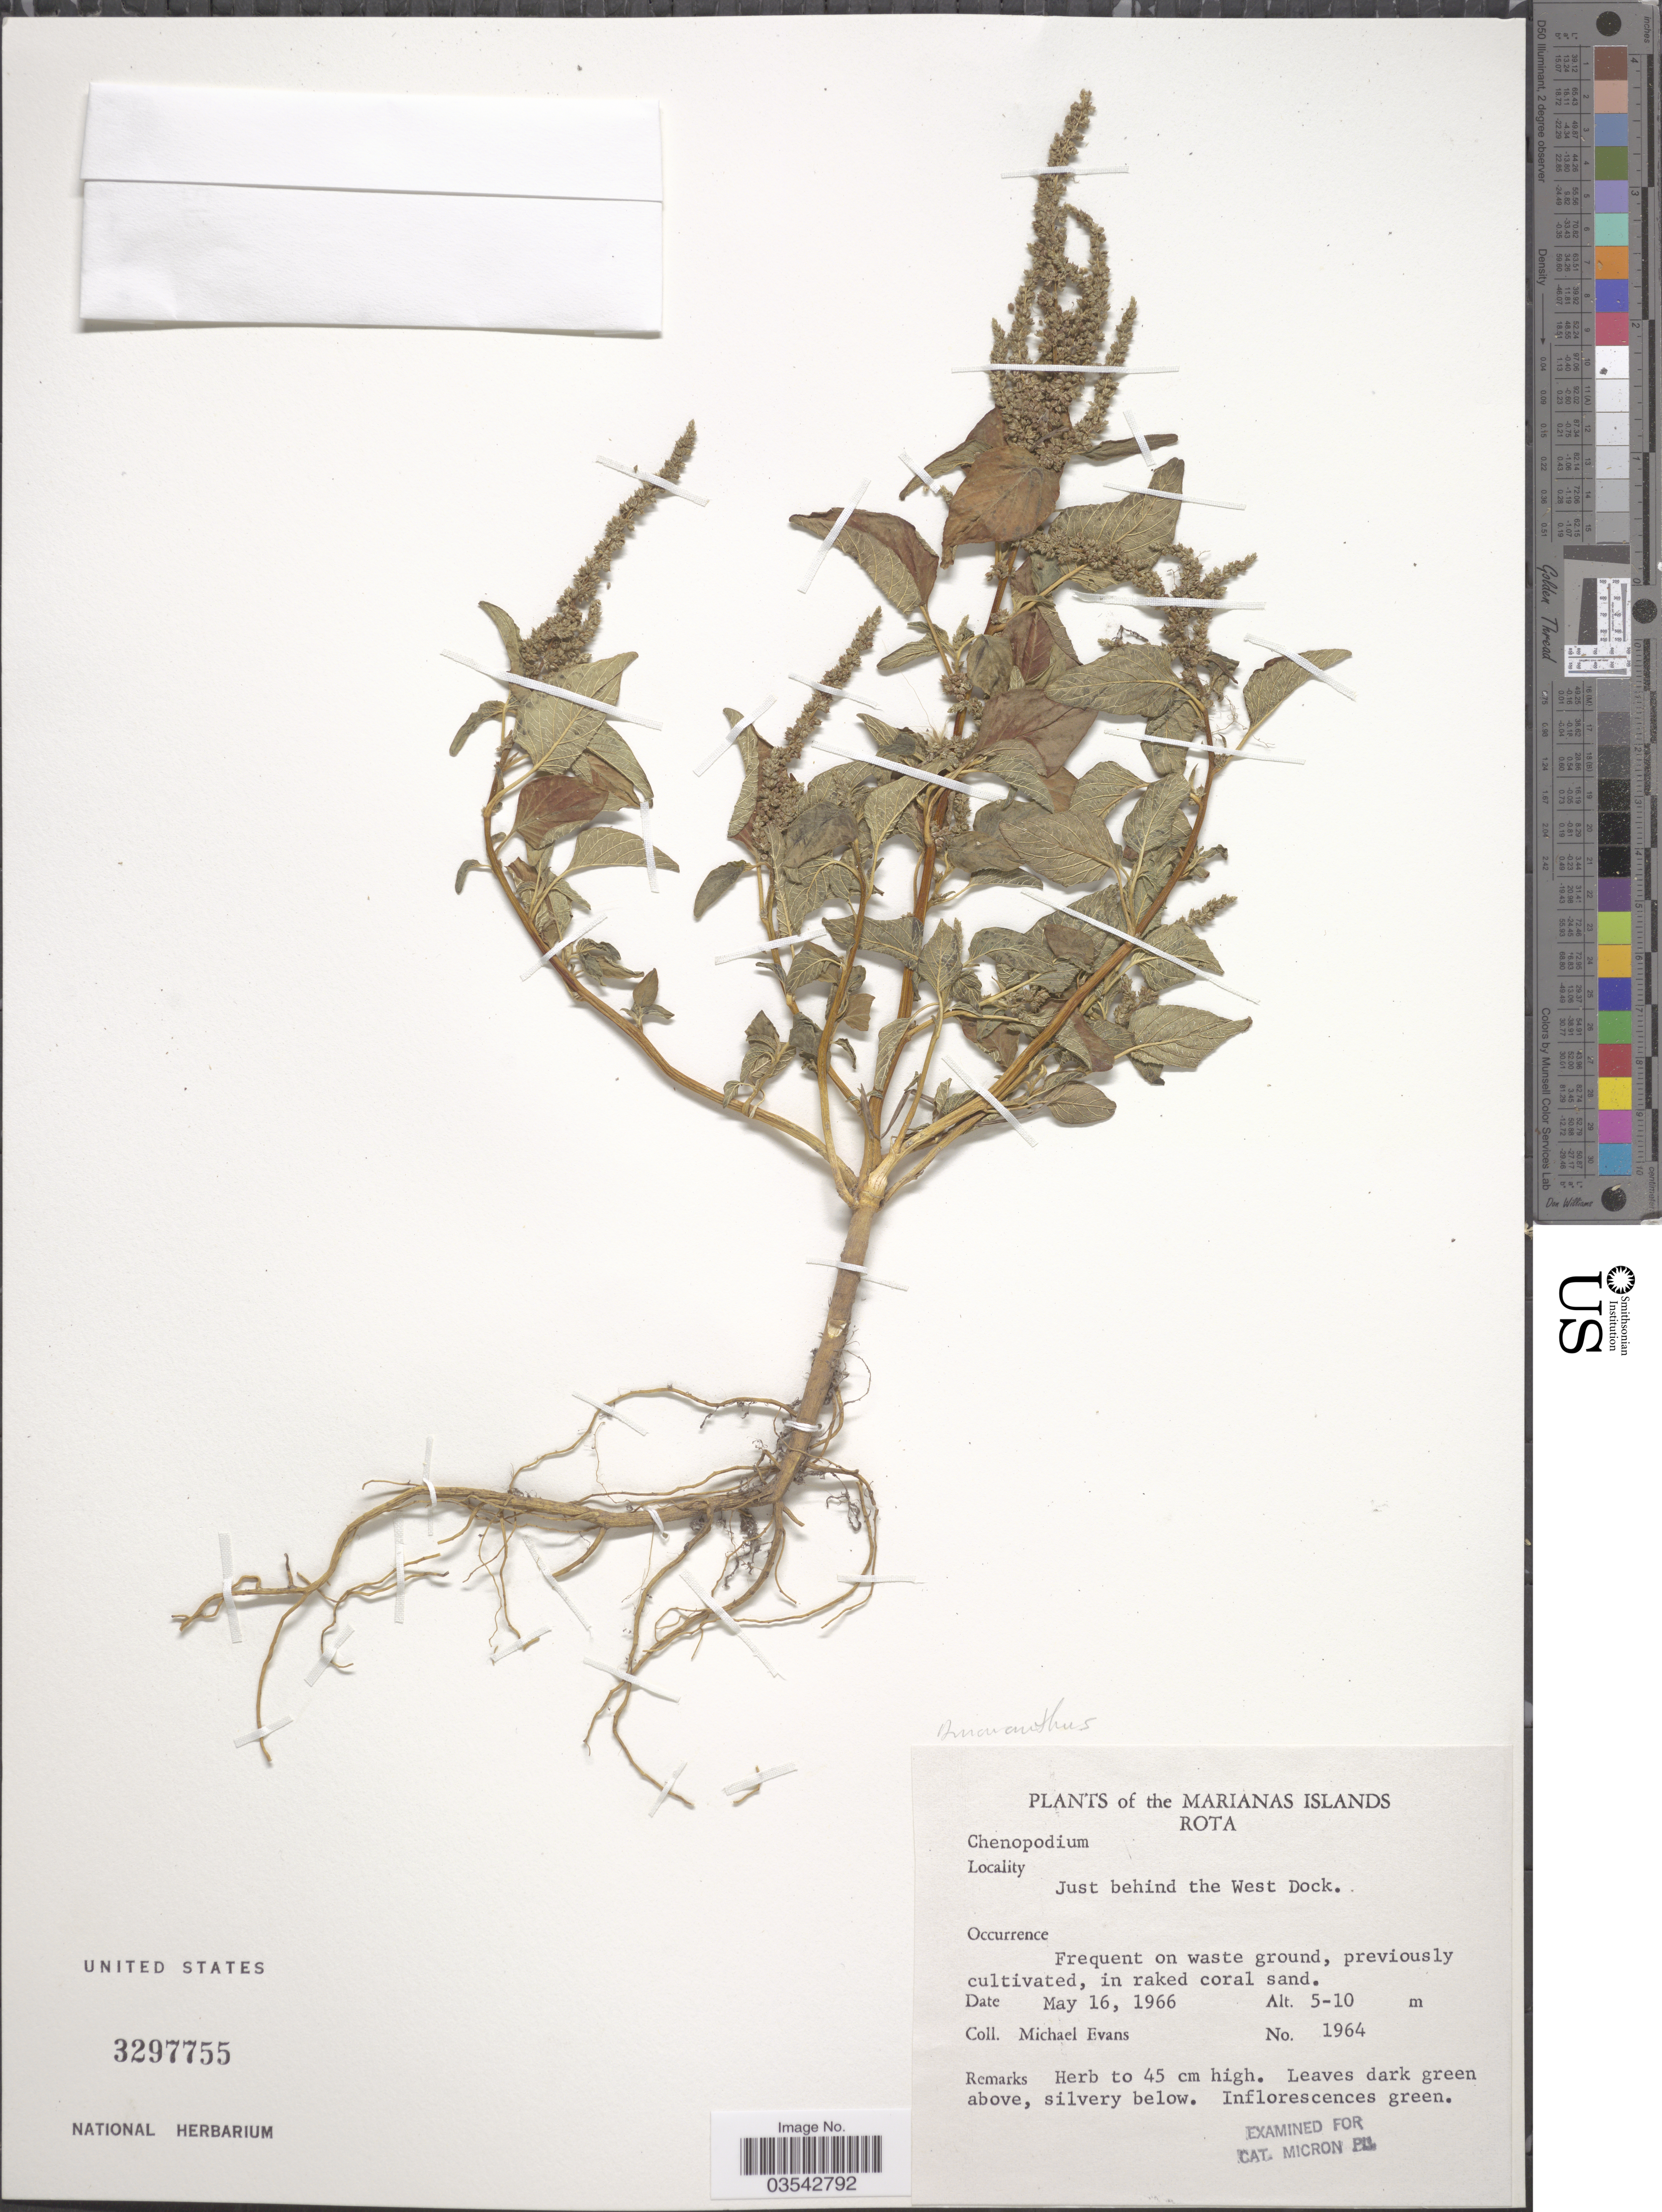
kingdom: Plantae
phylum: Tracheophyta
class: Magnoliopsida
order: Caryophyllales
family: Amaranthaceae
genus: Amaranthus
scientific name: Amaranthus sp.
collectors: M. Evans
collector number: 1964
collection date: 1966-05-16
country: Northern Mariana Islands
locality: The Marianas Islands. Rota. Just behind the West Dock.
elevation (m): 5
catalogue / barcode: US 3297755